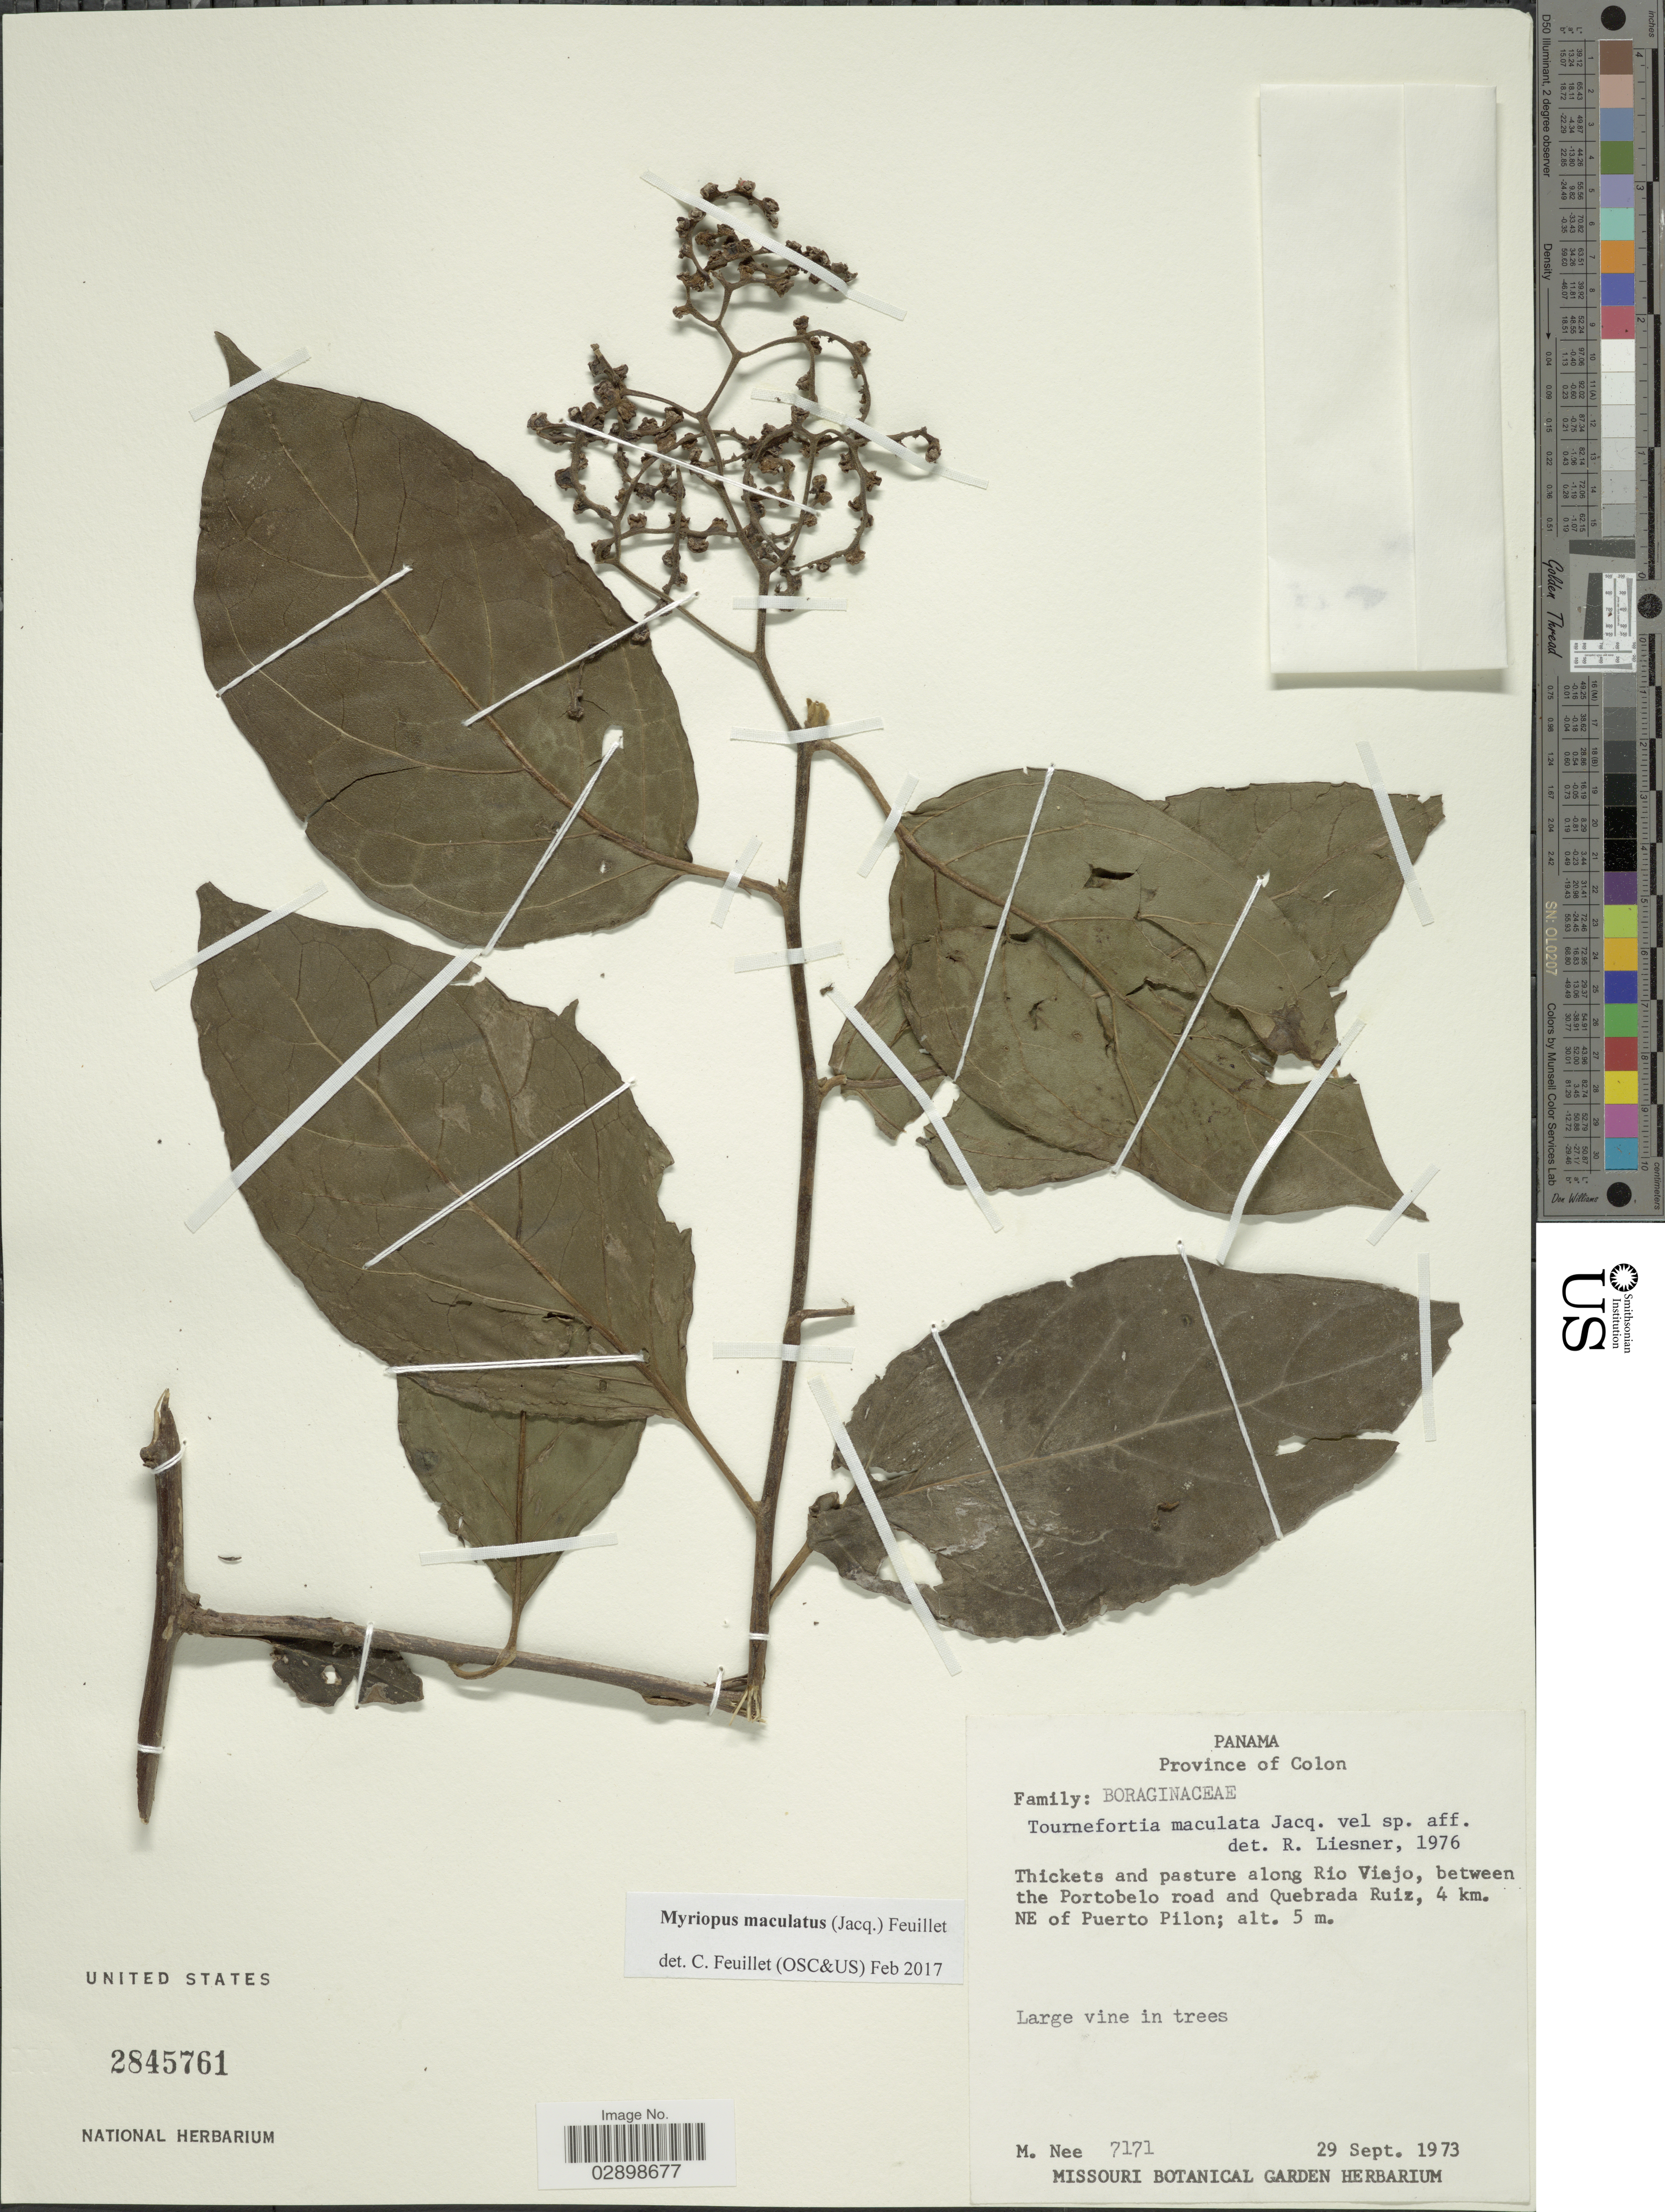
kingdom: Plantae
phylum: Tracheophyta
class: Magnoliopsida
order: Boraginales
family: Heliotropiaceae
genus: Myriopus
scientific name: Myriopus maculatus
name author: (Jacq.) Feuillet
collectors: M. Nee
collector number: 7171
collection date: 1973-09-29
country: Panama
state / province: Colón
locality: Province of Colon. Thickets and pasture along Rio Viejo, between the Portobelo road and Quebrada Ruiz, 4 km. NE of Puerto Pilon.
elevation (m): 5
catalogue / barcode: US 2845761